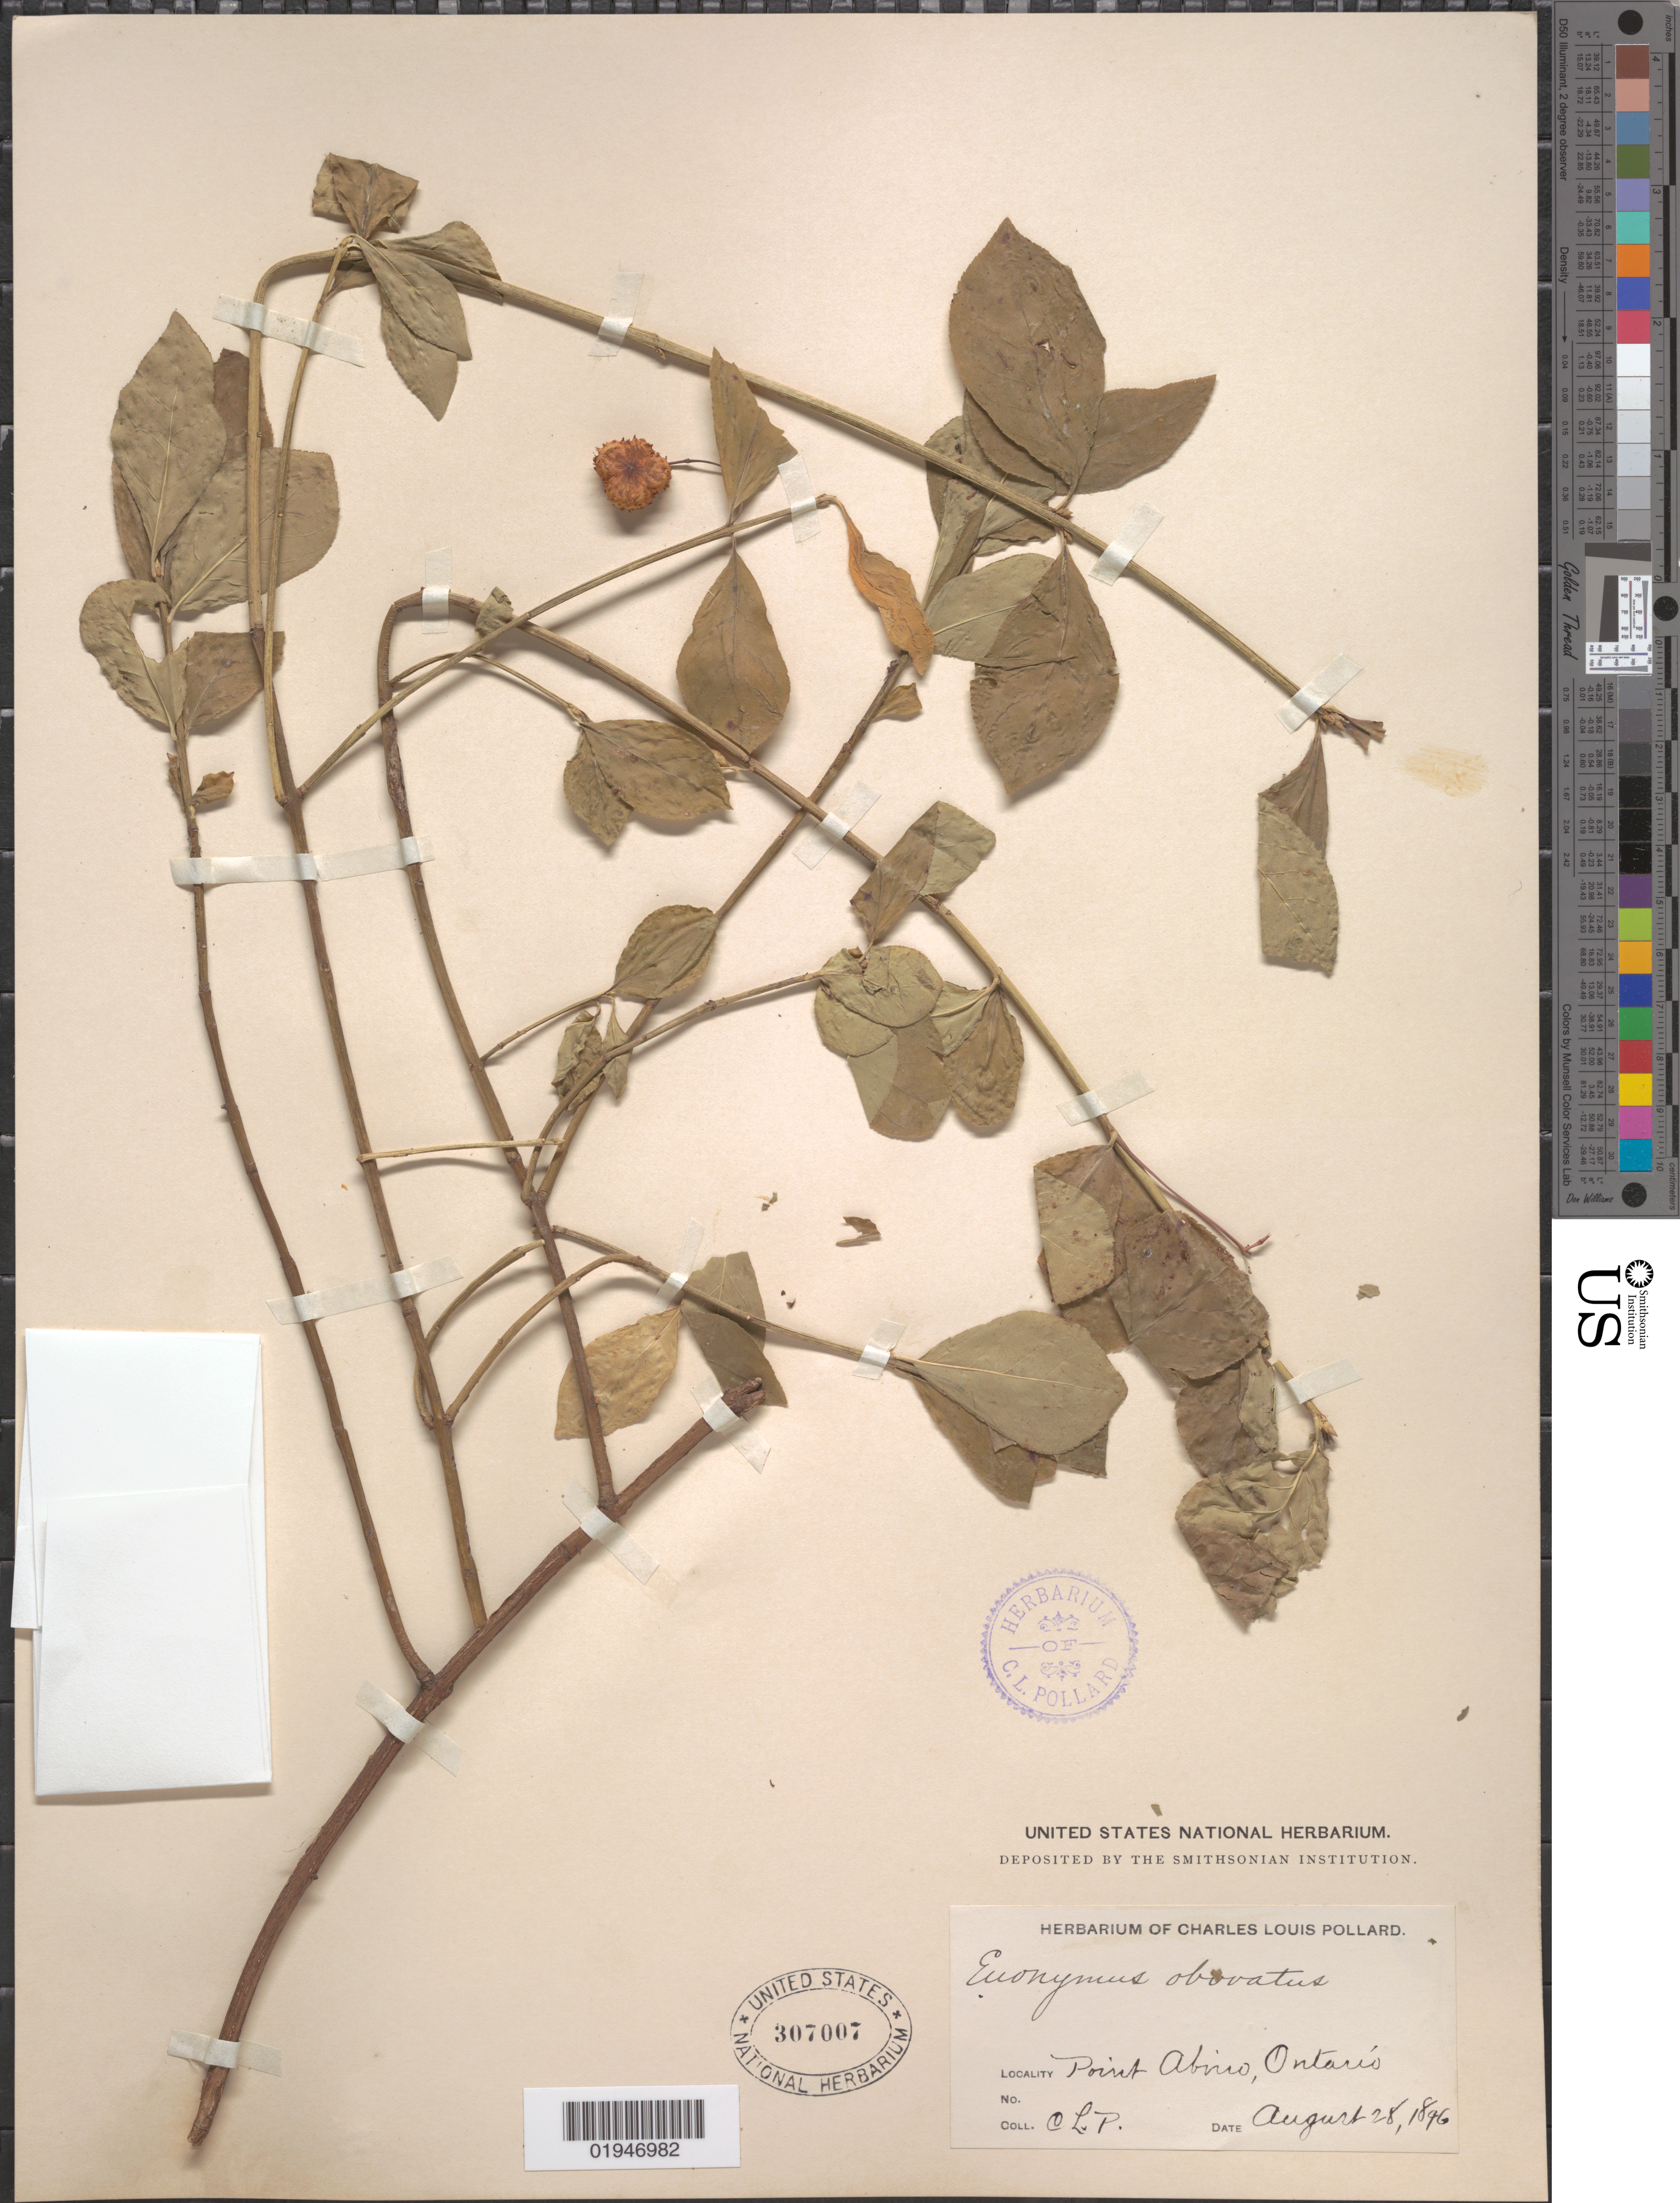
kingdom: Plantae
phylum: Tracheophyta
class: Magnoliopsida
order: Celastrales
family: Celastraceae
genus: Euonymus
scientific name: Euonymus obovatus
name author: Nutt.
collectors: C. L. Pollard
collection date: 1896-08-28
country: Canada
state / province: Ontario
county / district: Niagara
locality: Point Abino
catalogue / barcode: US 307007